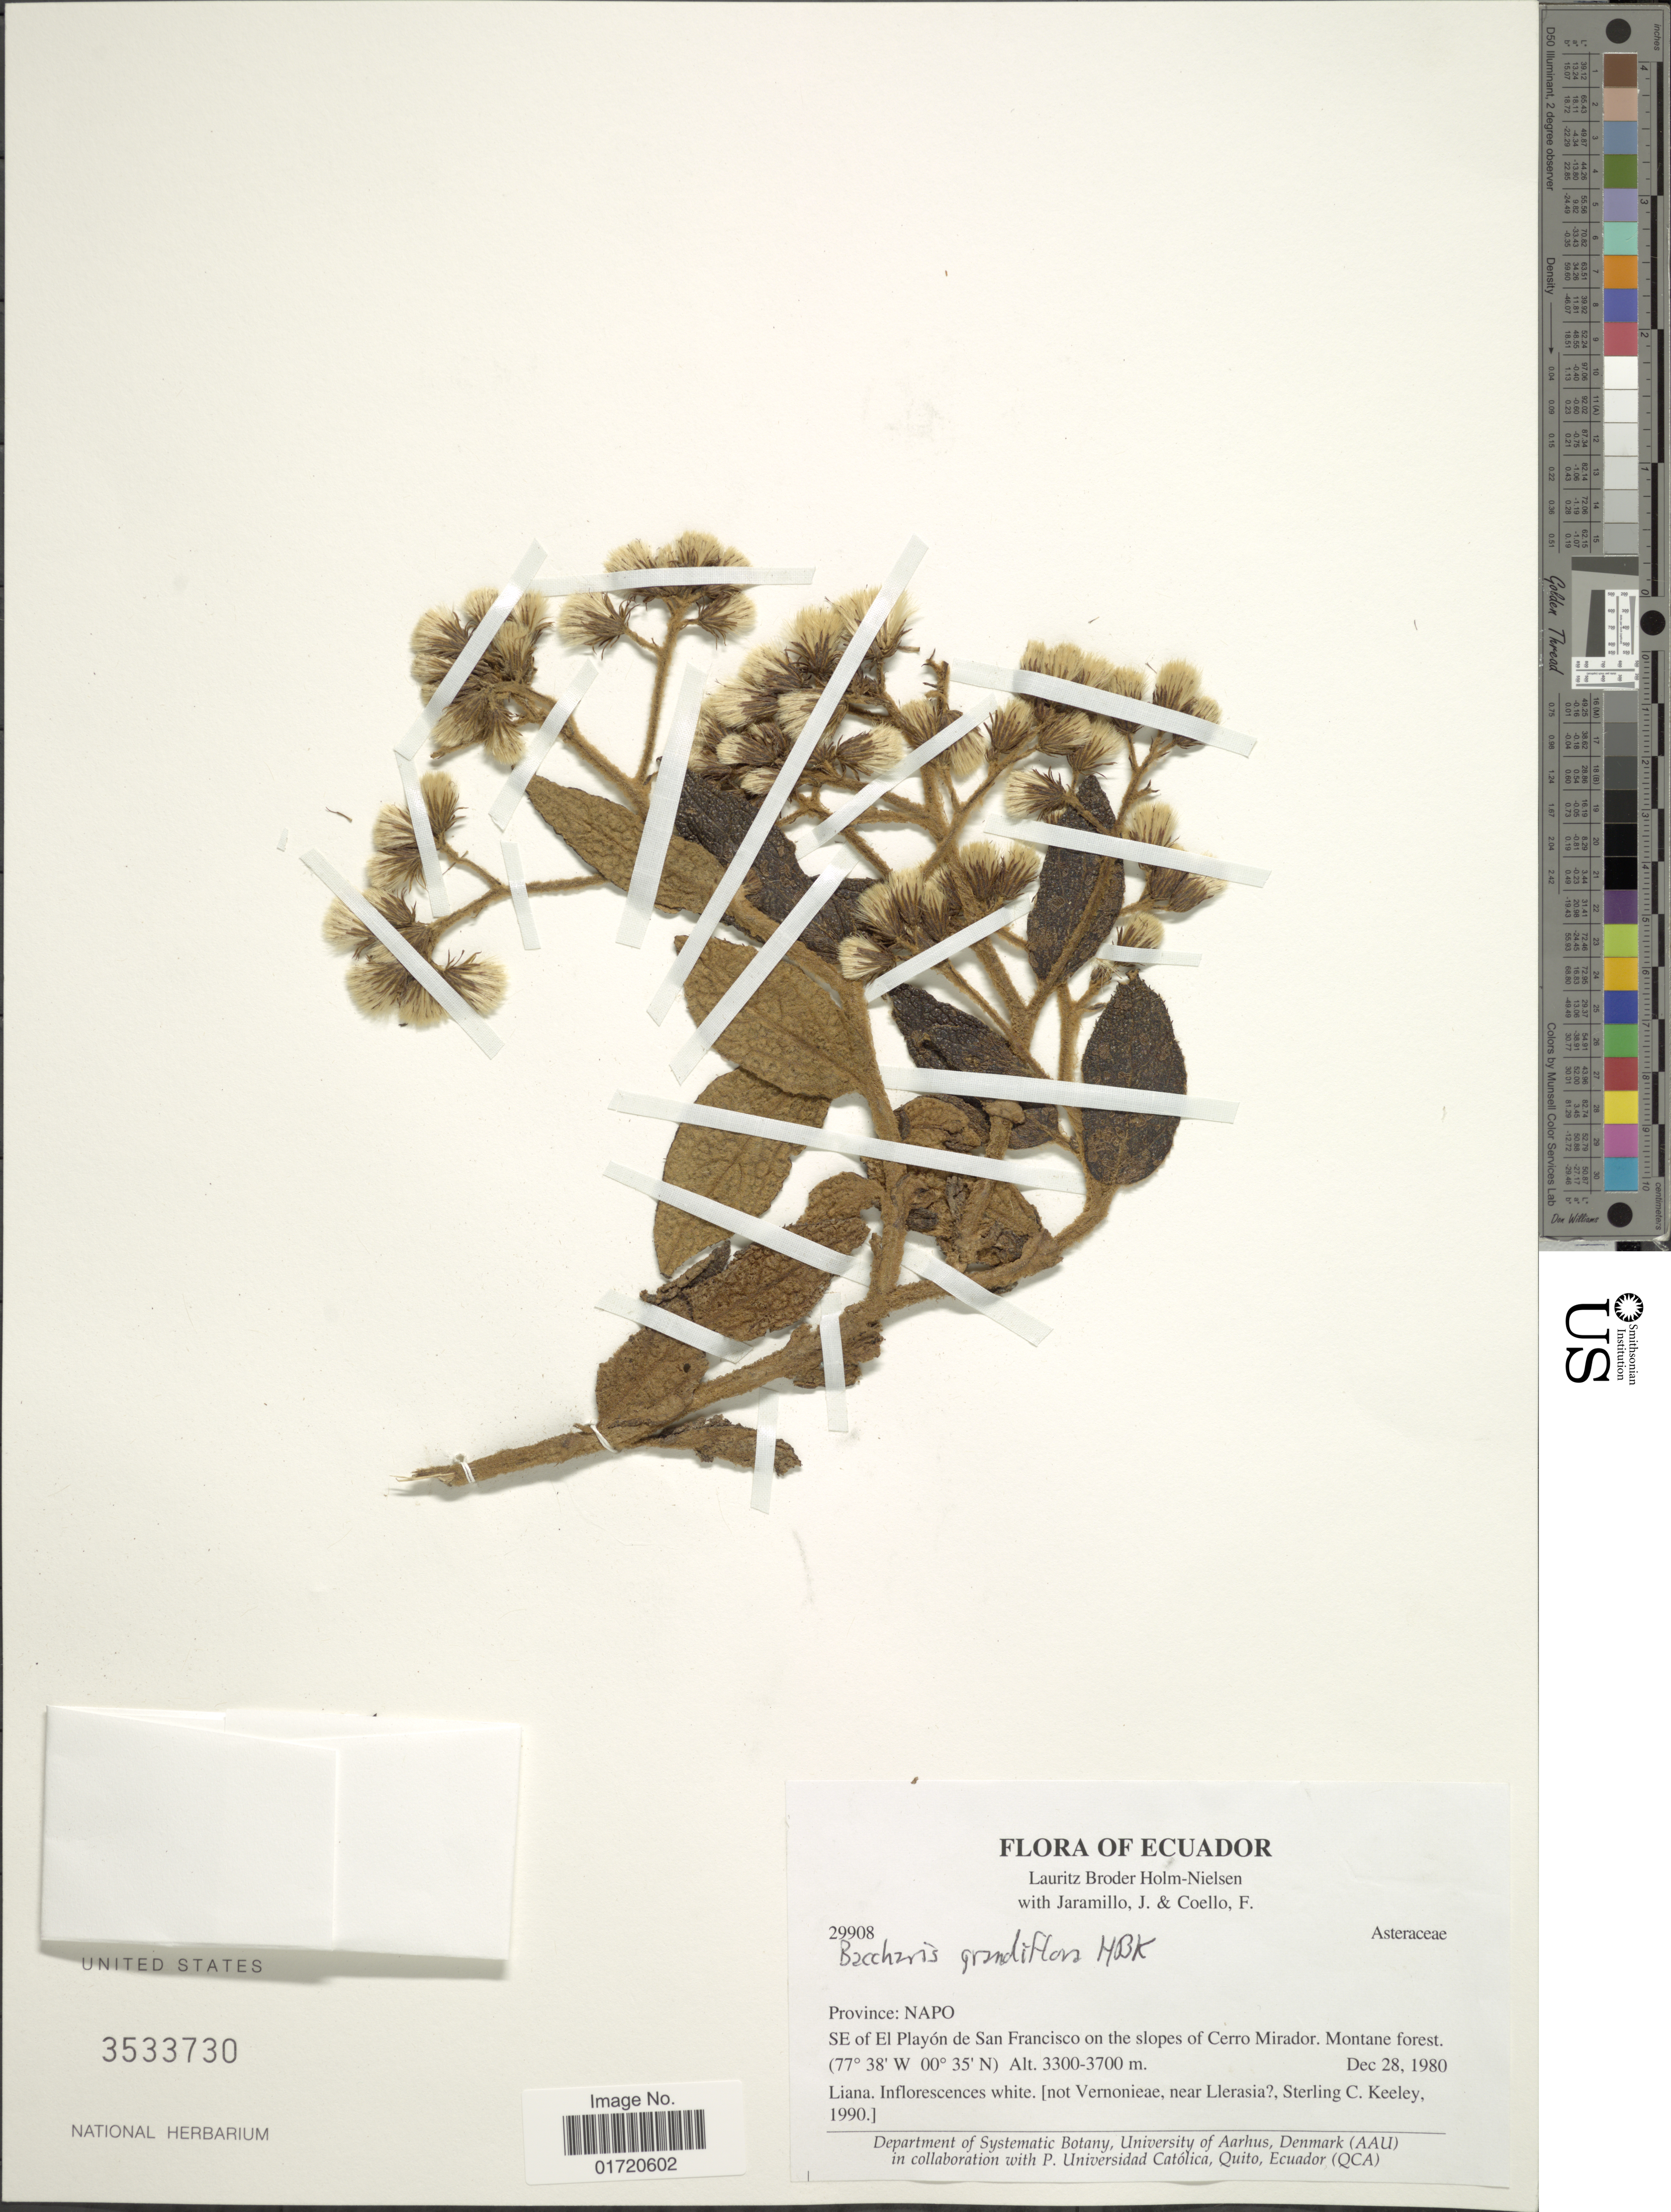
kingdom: Plantae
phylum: Tracheophyta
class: Magnoliopsida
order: Asterales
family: Asteraceae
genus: Baccharis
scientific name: Baccharis grandiflora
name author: Kunth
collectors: L. B. Holm-Nielsen, J. Jaramillo & F. Coello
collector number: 29908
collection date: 1980-12-28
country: Ecuador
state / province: Napo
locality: SE of El Playón de San Francisco on the slopes of Cerro Mirador.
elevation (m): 3300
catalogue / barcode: US 3533730